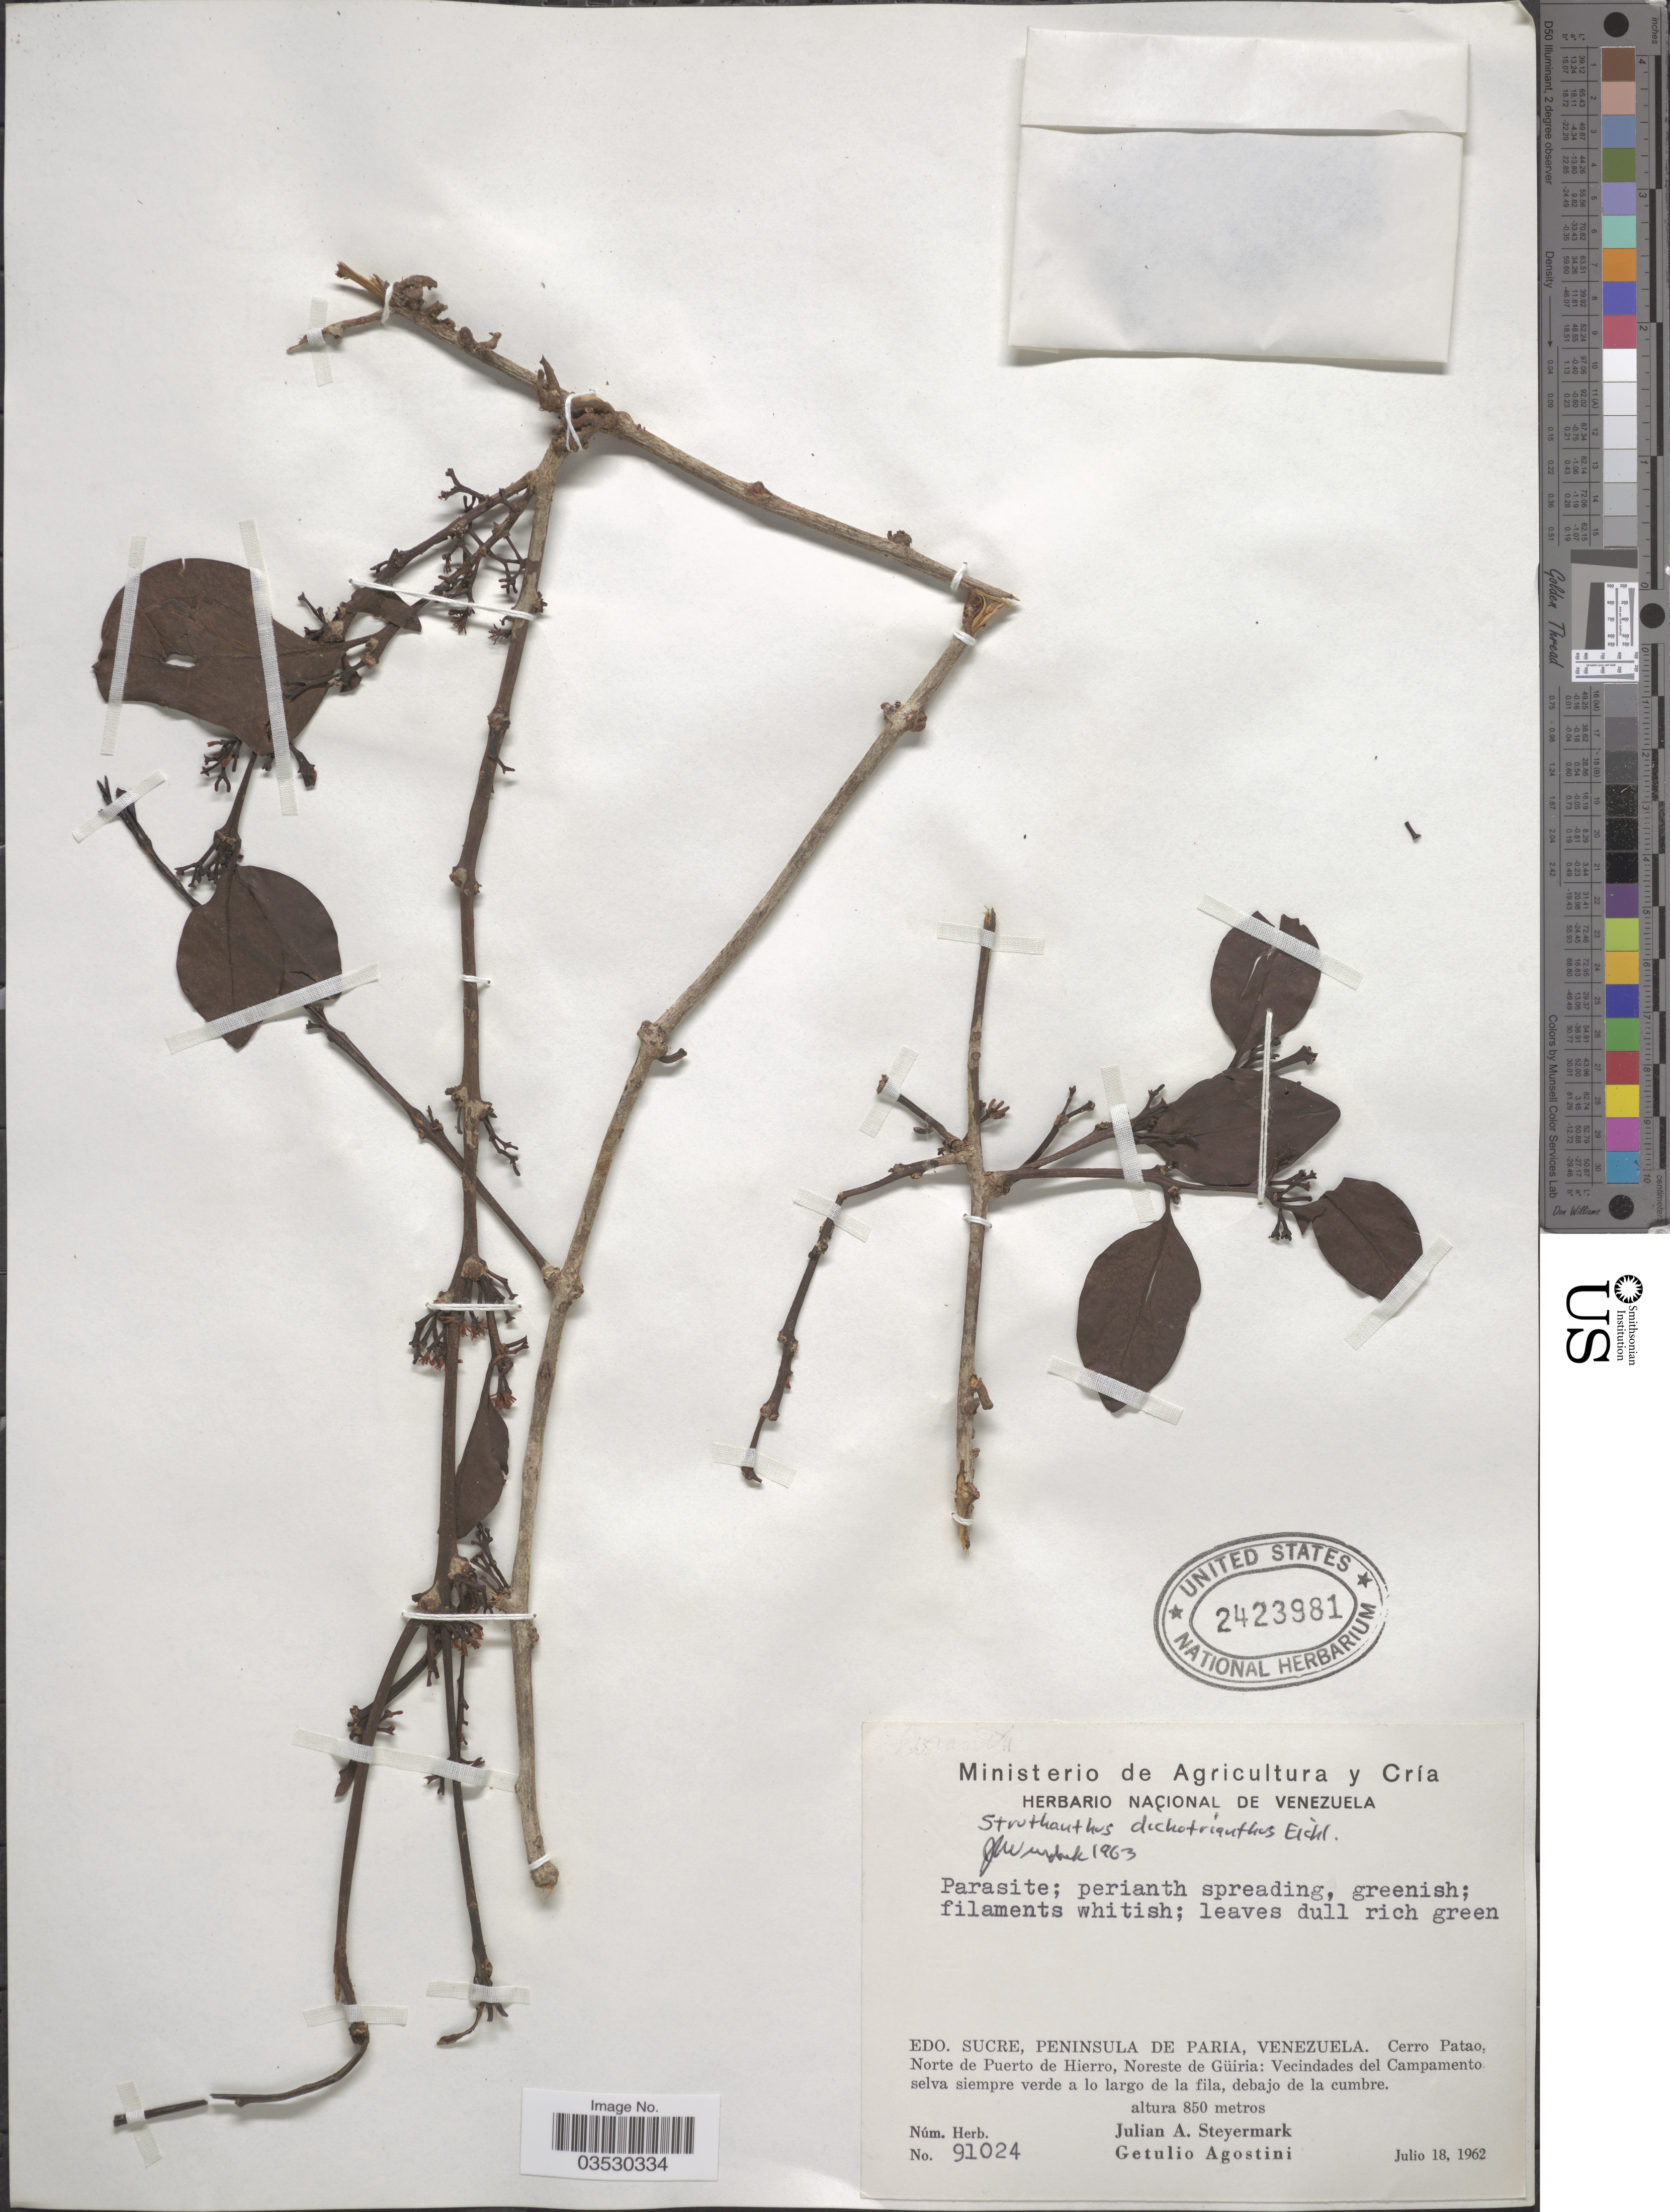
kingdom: Plantae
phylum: Tracheophyta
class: Magnoliopsida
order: Santalales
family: Loranthaceae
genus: Struthanthus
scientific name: Struthanthus dichotrianthus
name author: Eichler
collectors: J. Steyermark & G. Agostini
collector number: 91024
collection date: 1962-07-18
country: Venezuela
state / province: Sucre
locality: Edo. Sucre, Peninsula de Paria. Cerro Patao, Norte de Puerto de Hierro, Noreste de Güiria: Vecindades del Campamento selva siempre verde a lo largo de la fila, debajo de la cumbre.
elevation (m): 850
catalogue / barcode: US 2423981